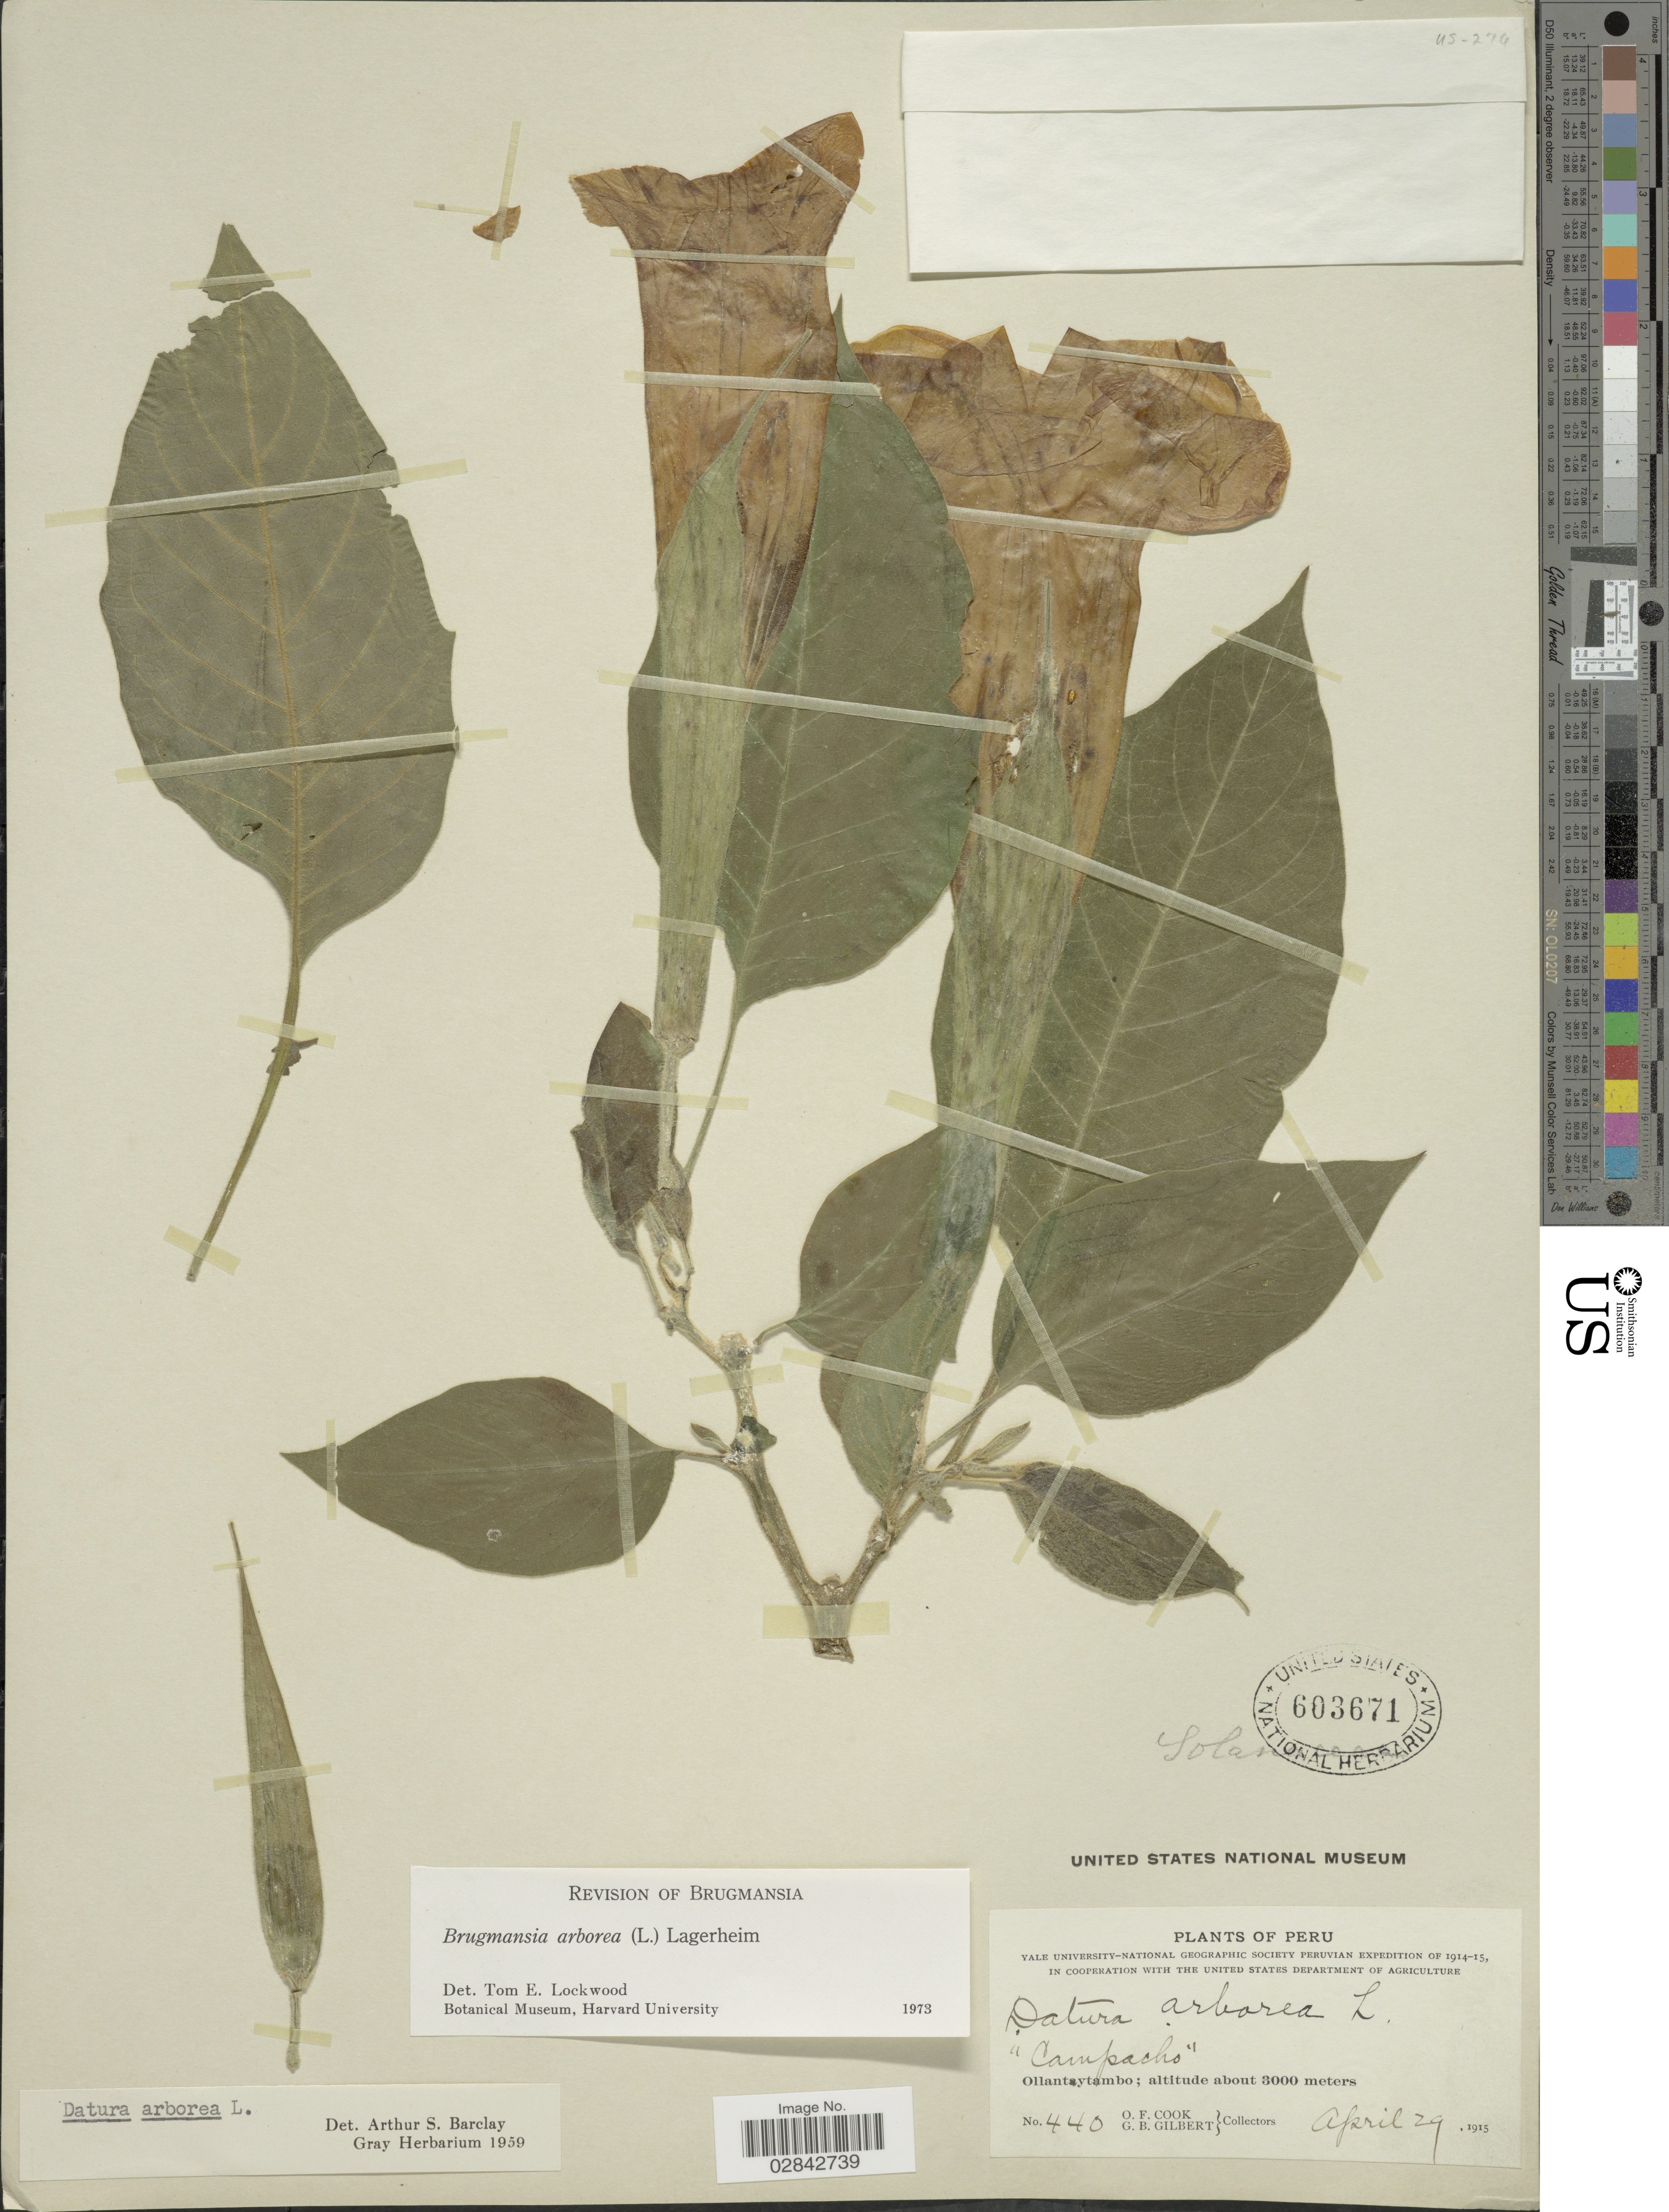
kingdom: Plantae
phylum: Tracheophyta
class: Magnoliopsida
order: Solanales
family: Solanaceae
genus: Brugmansia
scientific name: Brugmansia arborea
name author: (L.) Lagerh.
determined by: Lockwood, T. E.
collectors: O. F. Cook & G. B. Gilbert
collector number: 440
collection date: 1915-04-29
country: Peru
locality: Campacho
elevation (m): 3000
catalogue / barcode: US 603671